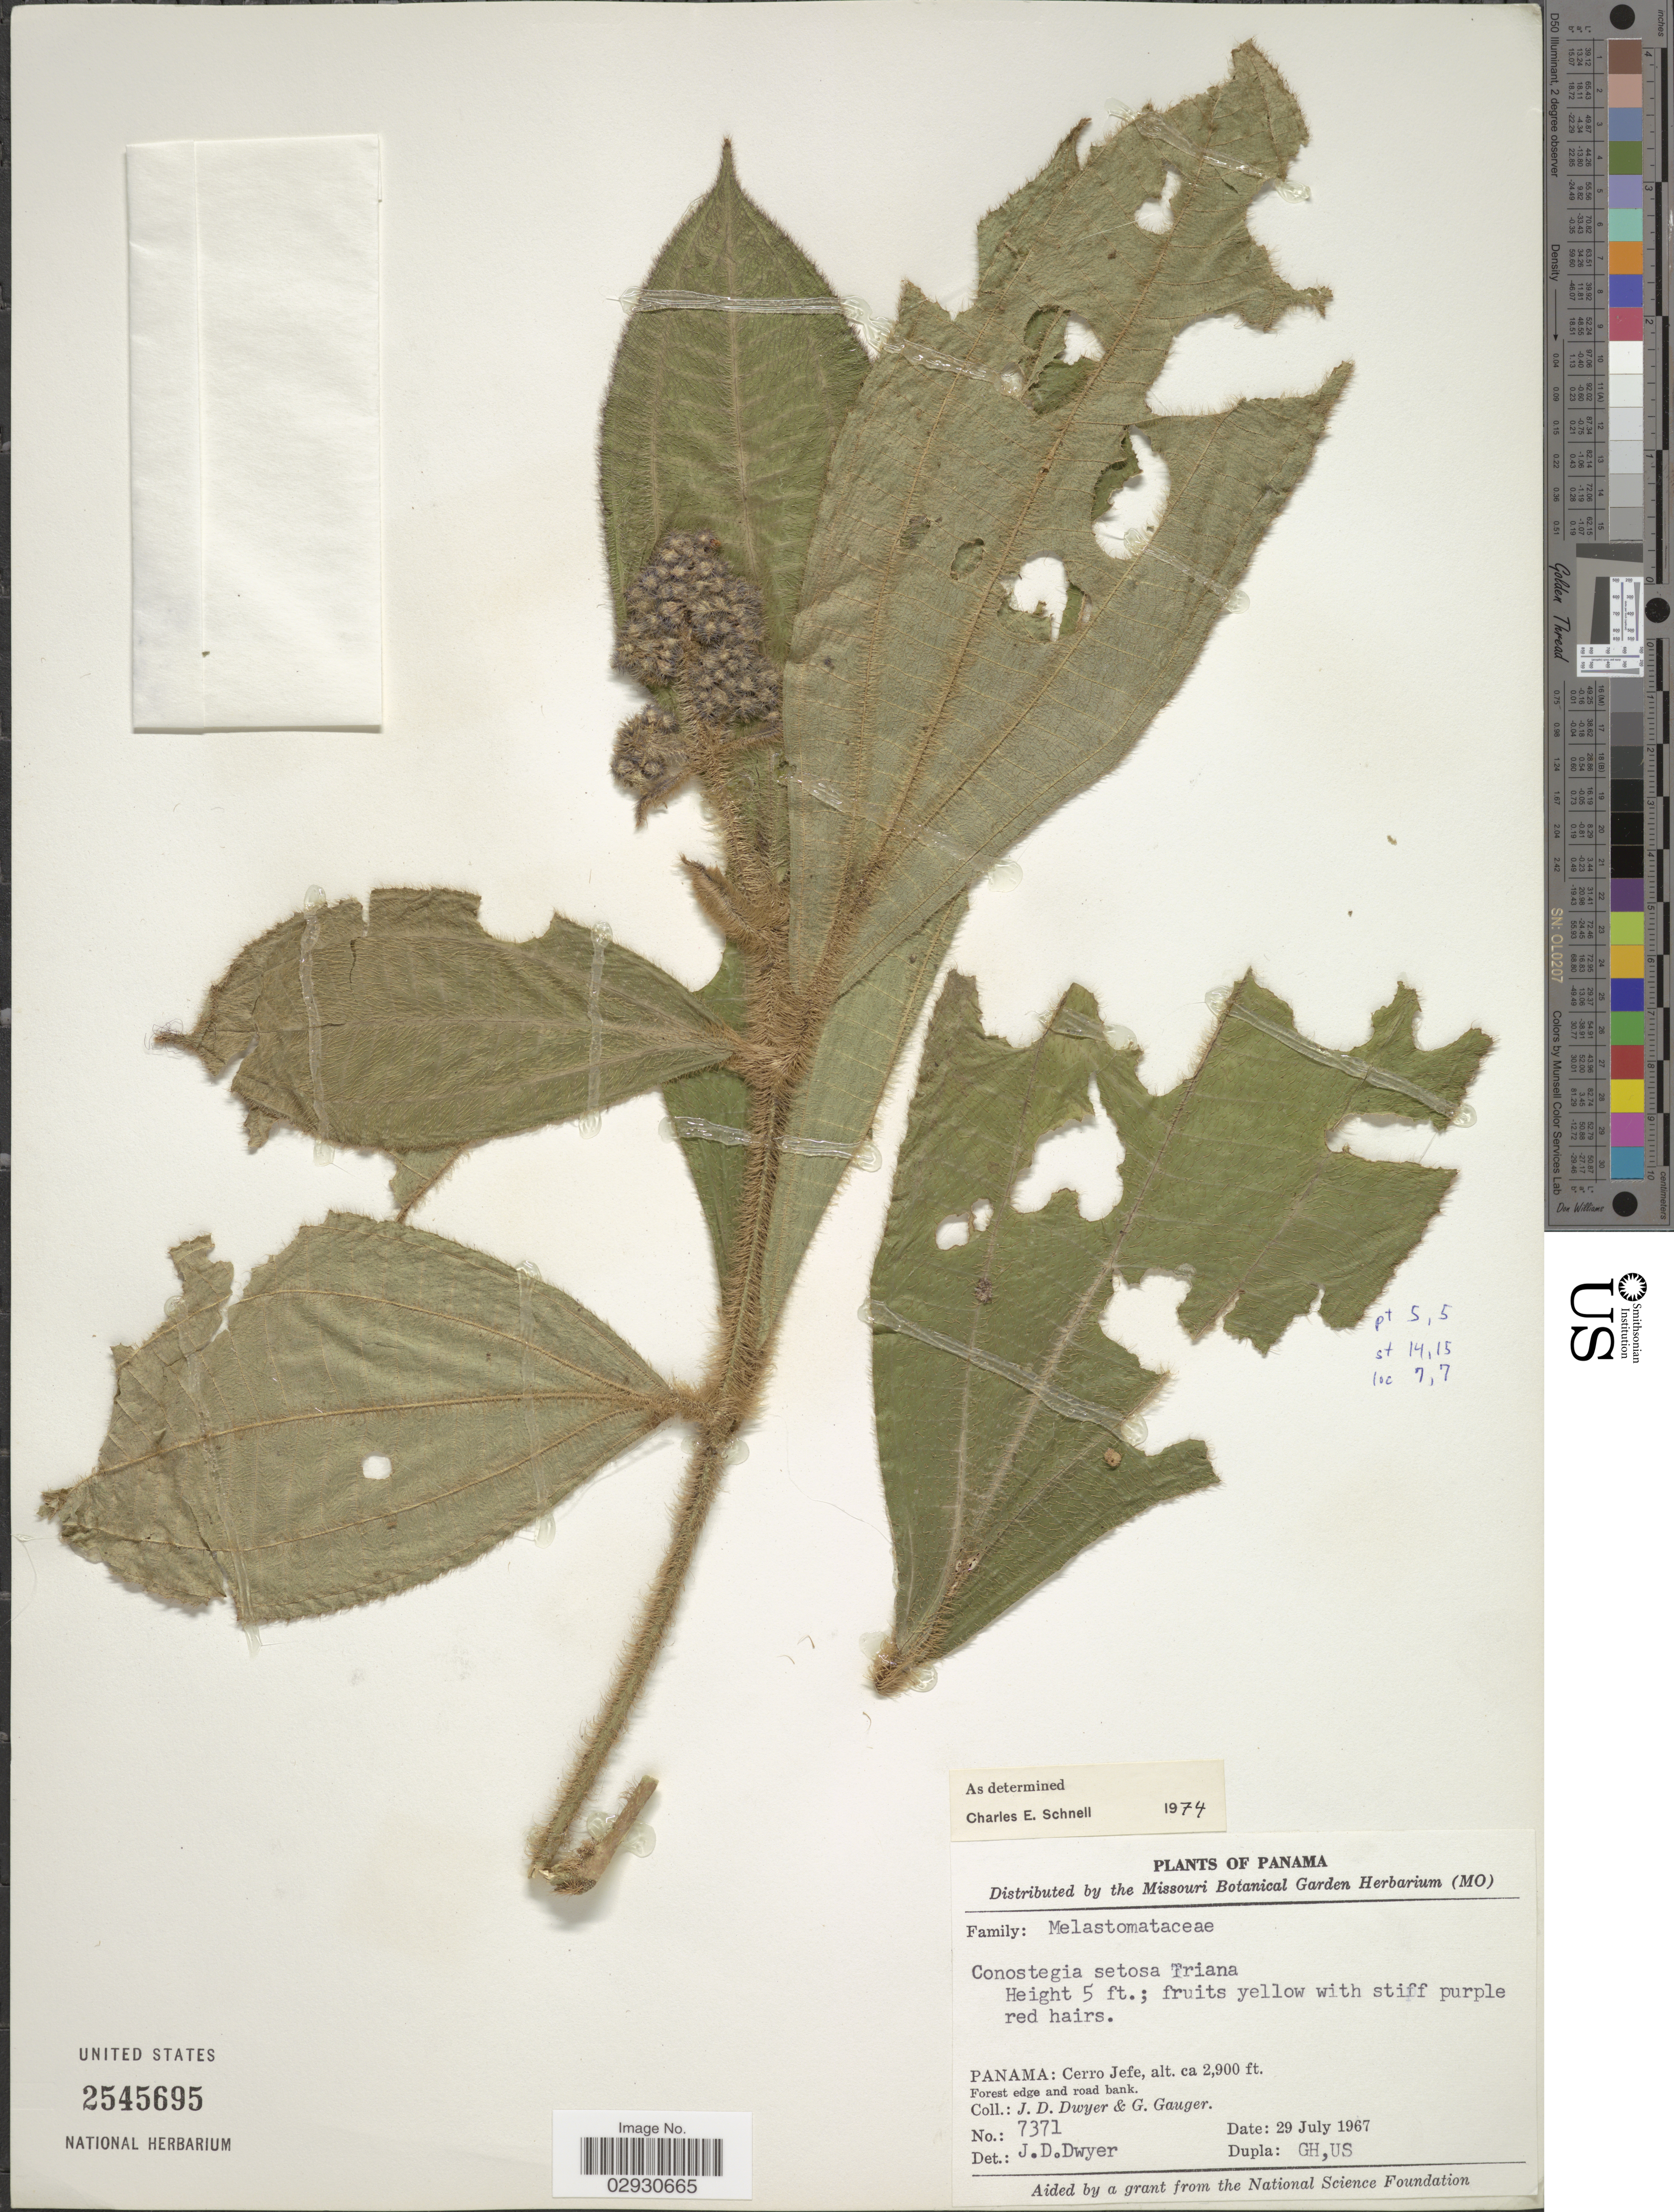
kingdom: Plantae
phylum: Tracheophyta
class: Magnoliopsida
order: Myrtales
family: Melastomataceae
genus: Conostegia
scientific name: Conostegia setosa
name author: Triana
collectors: J. D. Dwyer & G. Gauger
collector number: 7371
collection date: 1967-07-29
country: Panama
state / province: Panamá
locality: Cerro Jefe. Forest edge and road bank.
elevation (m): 884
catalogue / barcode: US 2545695